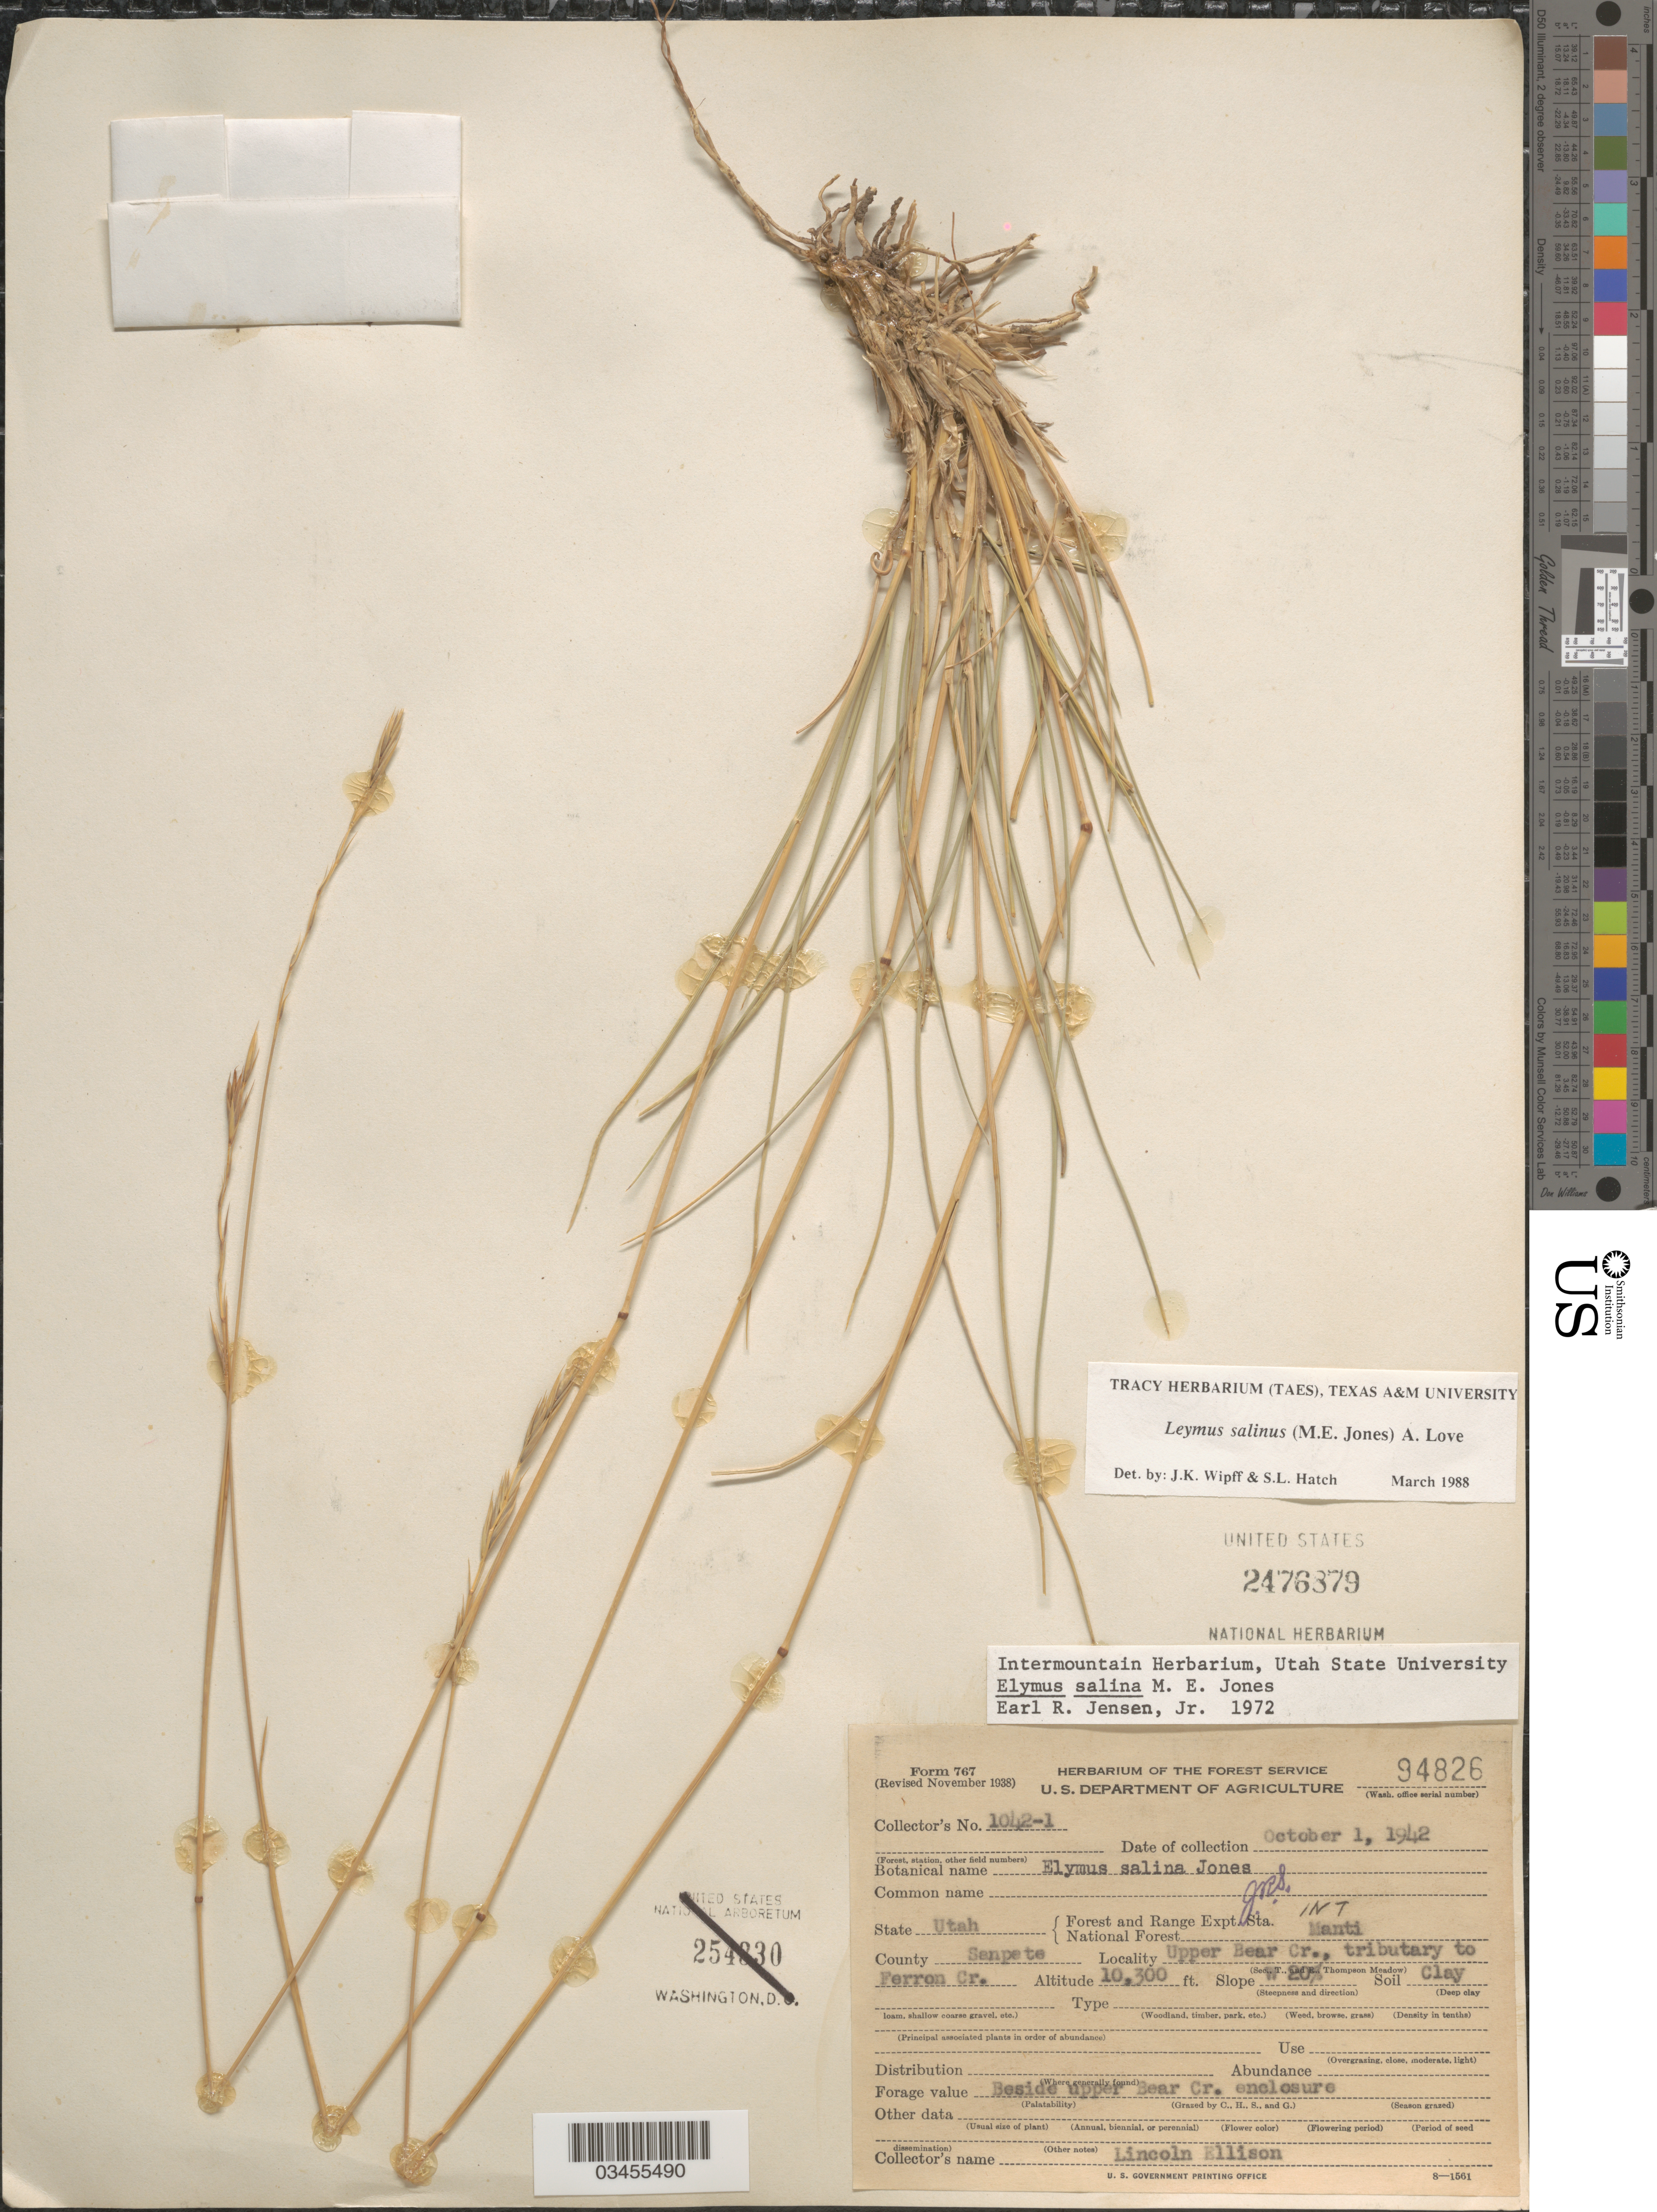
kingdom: Plantae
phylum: Tracheophyta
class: Liliopsida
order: Poales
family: Poaceae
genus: Leymus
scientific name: Leymus salina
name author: (M.E. Jones) Á. Löve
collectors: L. Ellison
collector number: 1042-1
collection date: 1942-10-01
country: United States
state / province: Utah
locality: Forest and Range Expt. Sta. INT National Forest Manti. County Sanpete. Upper Bear Cr., tributary to Ferron Cr.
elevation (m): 3139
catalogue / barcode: US 2476879